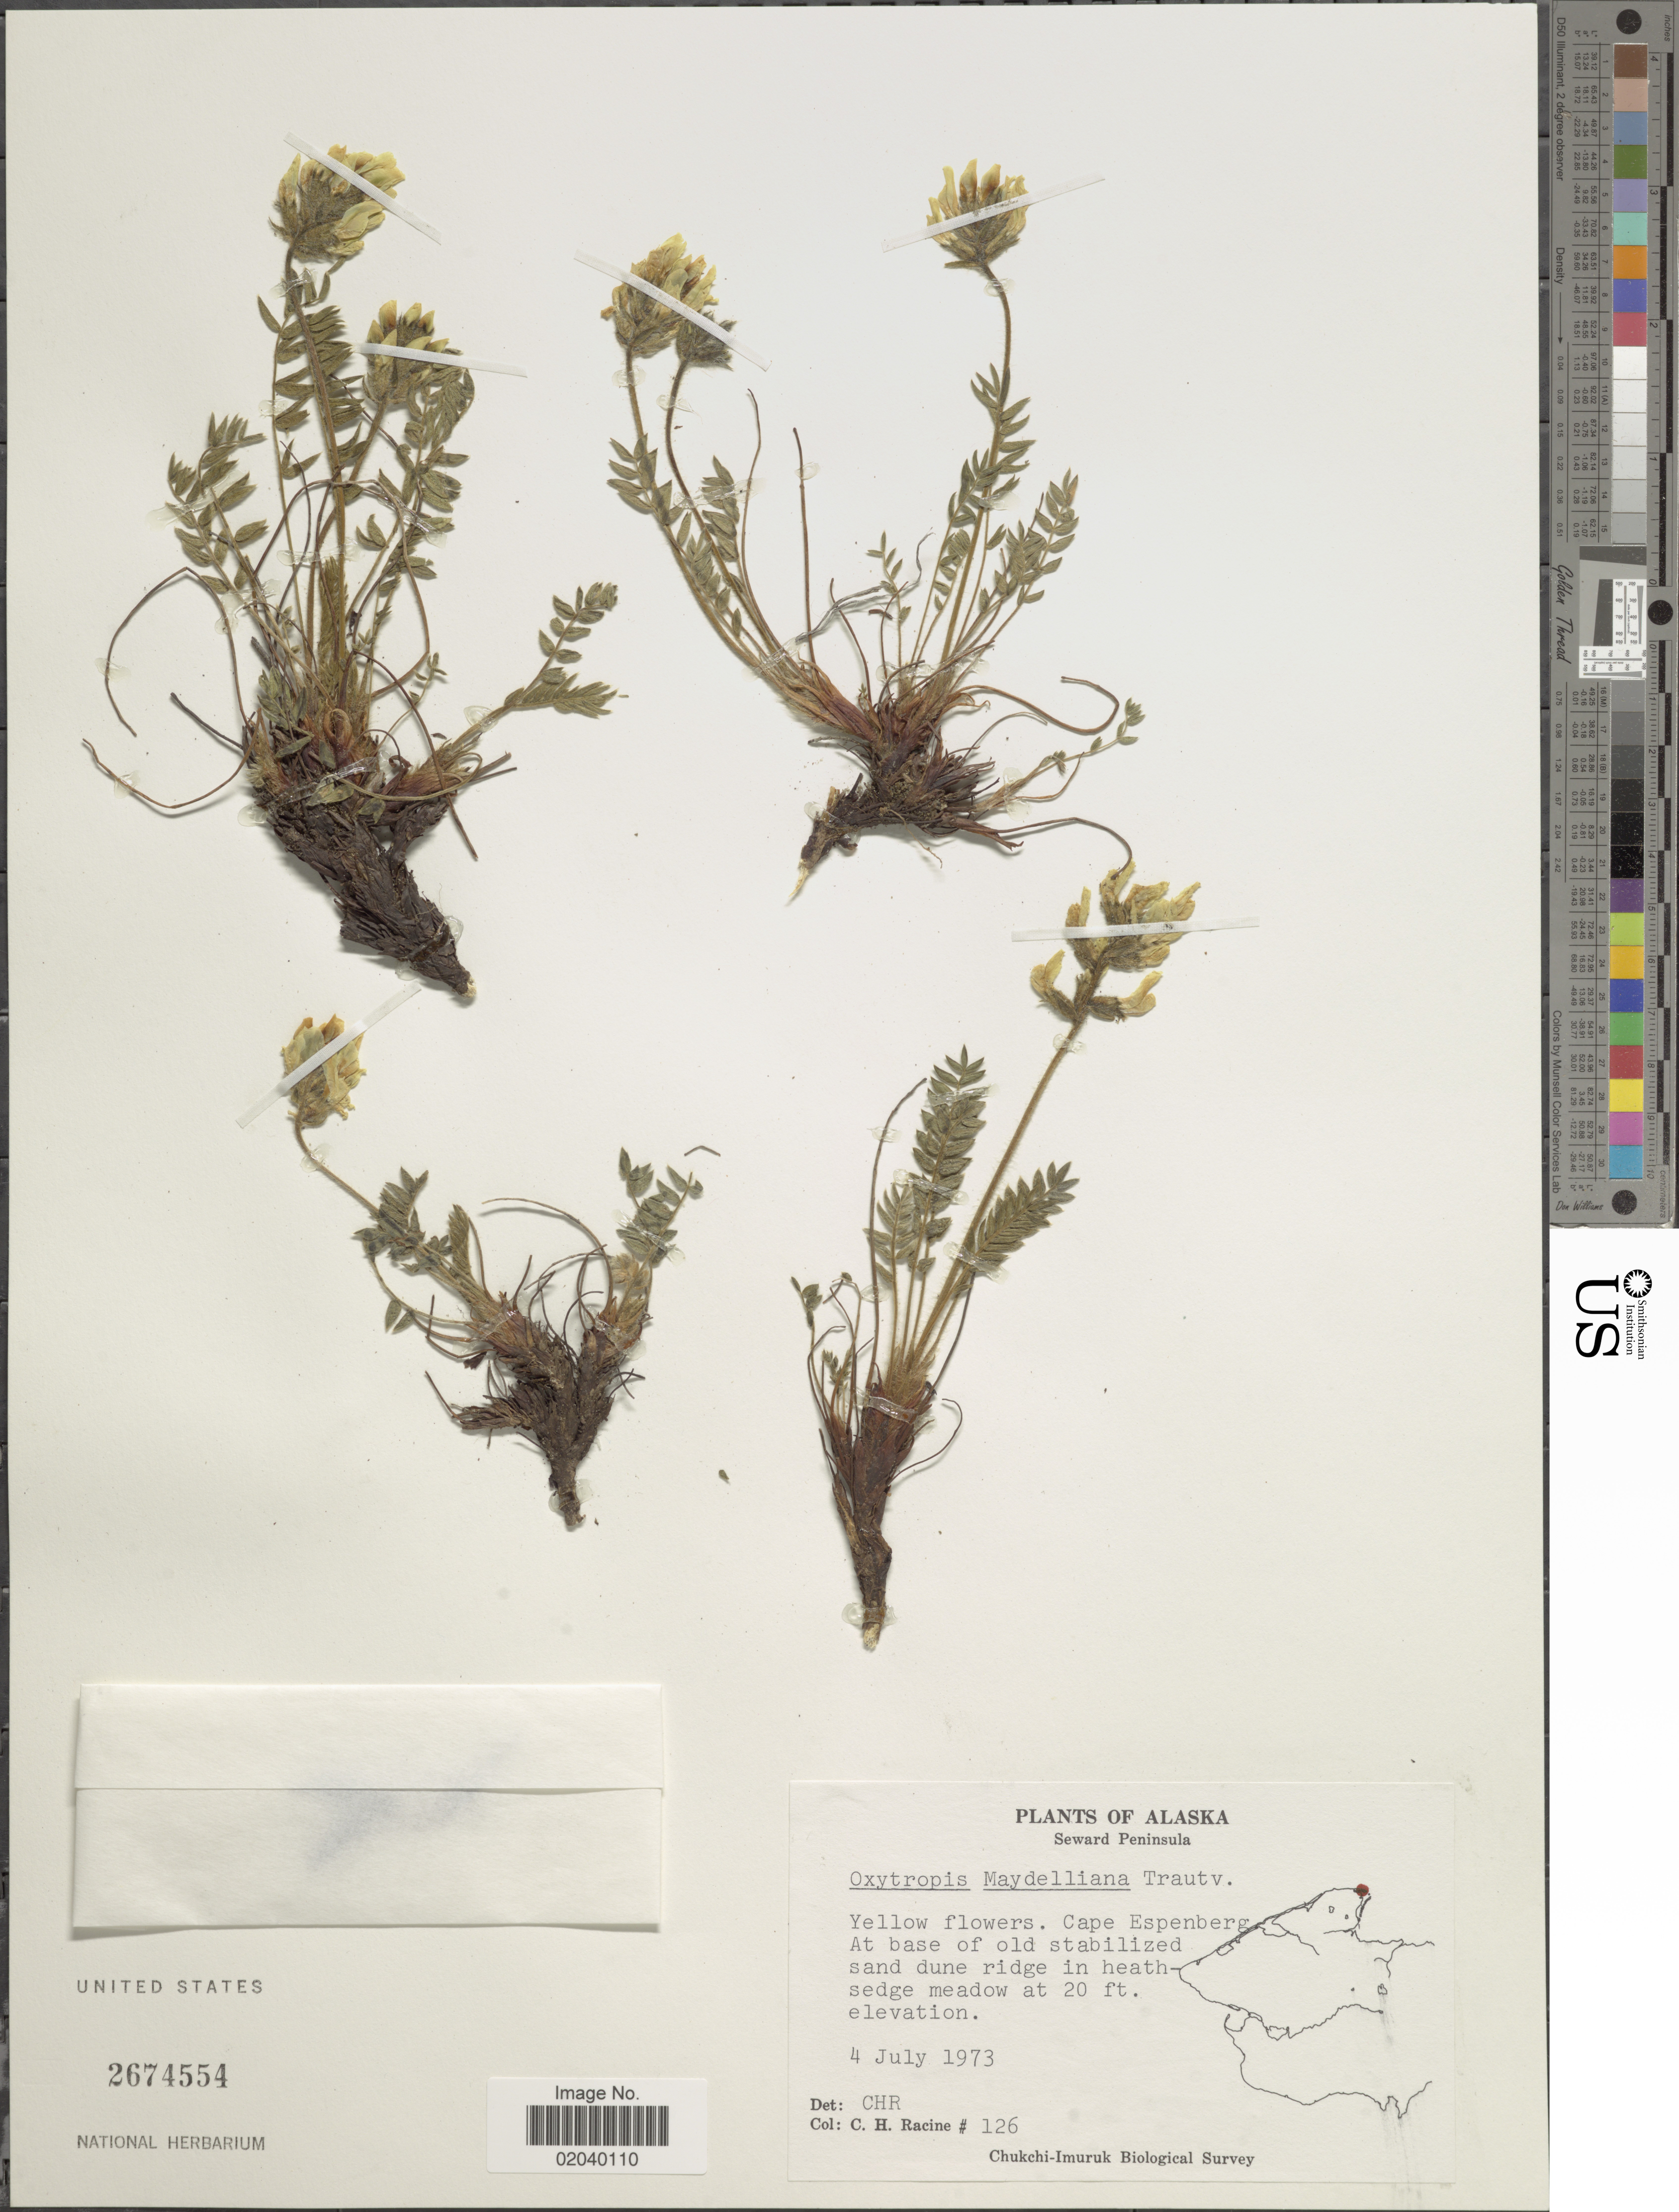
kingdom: Plantae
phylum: Tracheophyta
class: Magnoliopsida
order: Fabales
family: Fabaceae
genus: Oxytropis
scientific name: Oxytropis maydelliana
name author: Trautv.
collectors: C. Racine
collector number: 126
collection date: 1973-07-04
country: United States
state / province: Alaska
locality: Seward Peninsula, Cape Espenberg At base of old stabilized sand dune ridge in heathsedge meadow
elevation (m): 6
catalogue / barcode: US 2674554